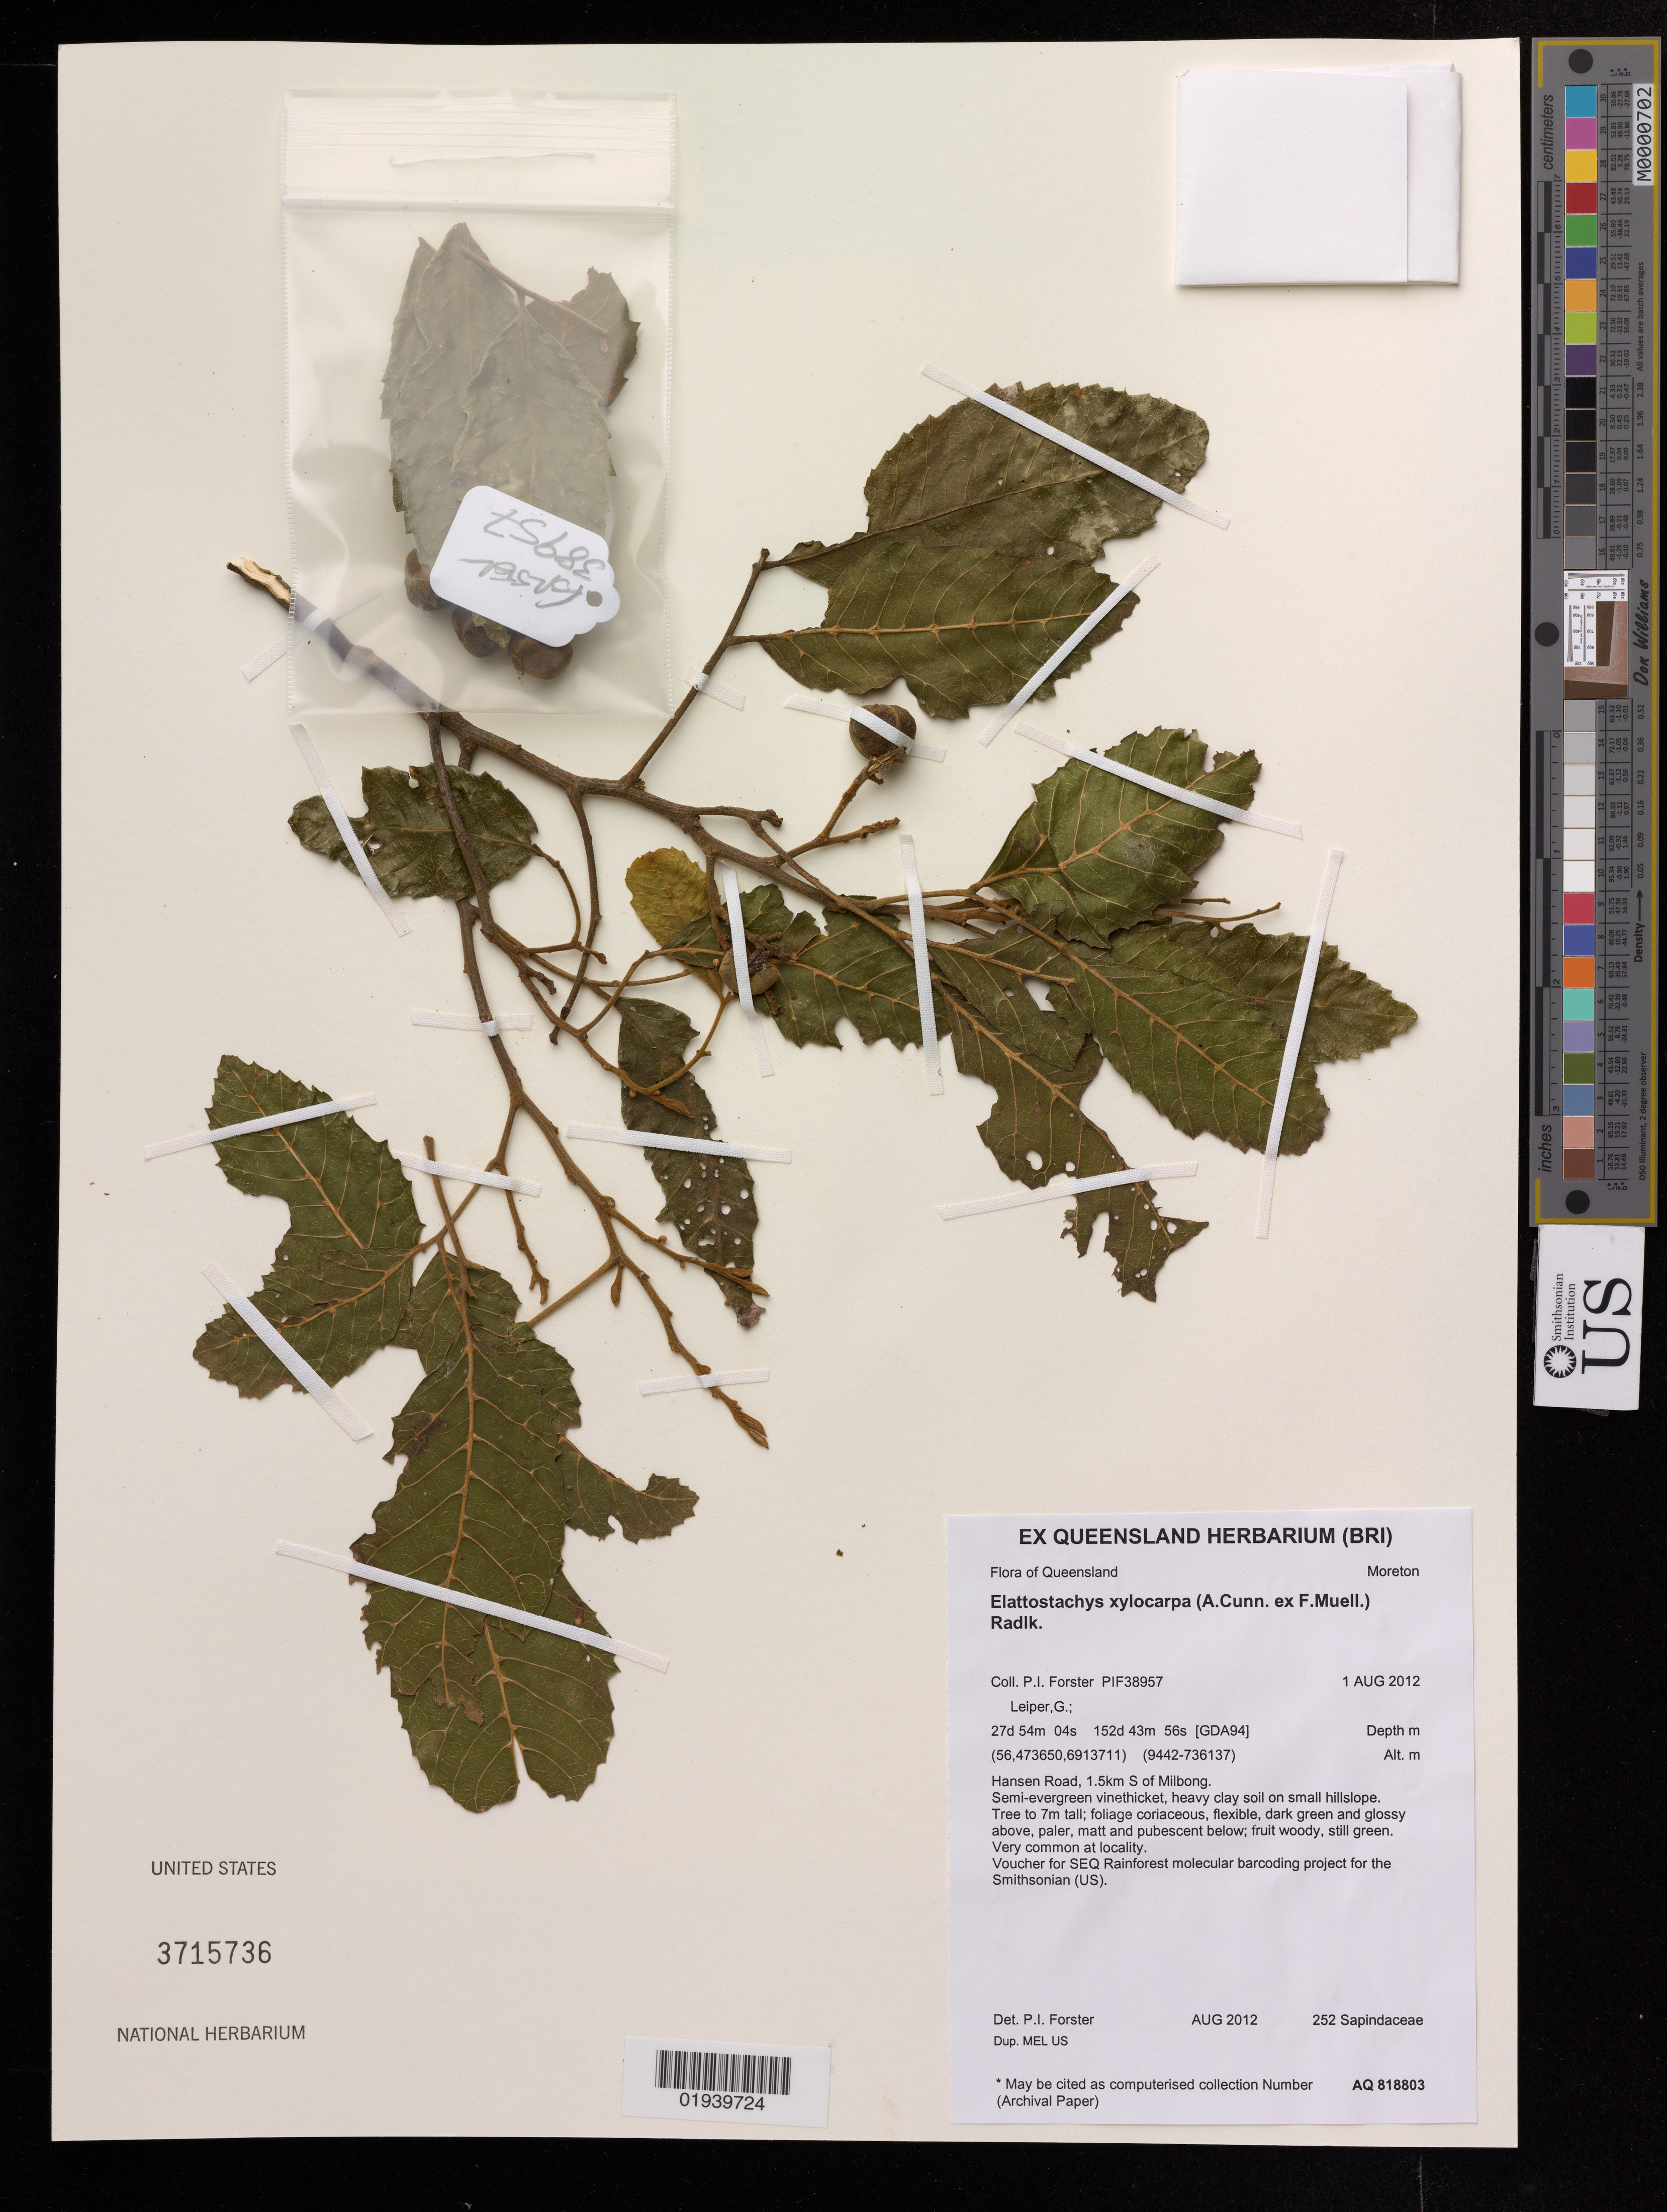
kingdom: Plantae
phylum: Tracheophyta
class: Magnoliopsida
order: Sapindales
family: Sapindaceae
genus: Elattostachys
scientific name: Elattostachys xylocarpa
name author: (A. Cunn. ex F. Muell.) Radlk.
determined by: Forster, Paul I.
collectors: P. I. Forster & G. Leiper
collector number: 38957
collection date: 2012-08-01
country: Australia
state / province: Queensland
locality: Moreton. Hansen Road, 1.5 km S of Milbong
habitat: Semi-evergreen vinethicket, heavy clay soil on small hillslope. Very common at locality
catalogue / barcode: US 3715736